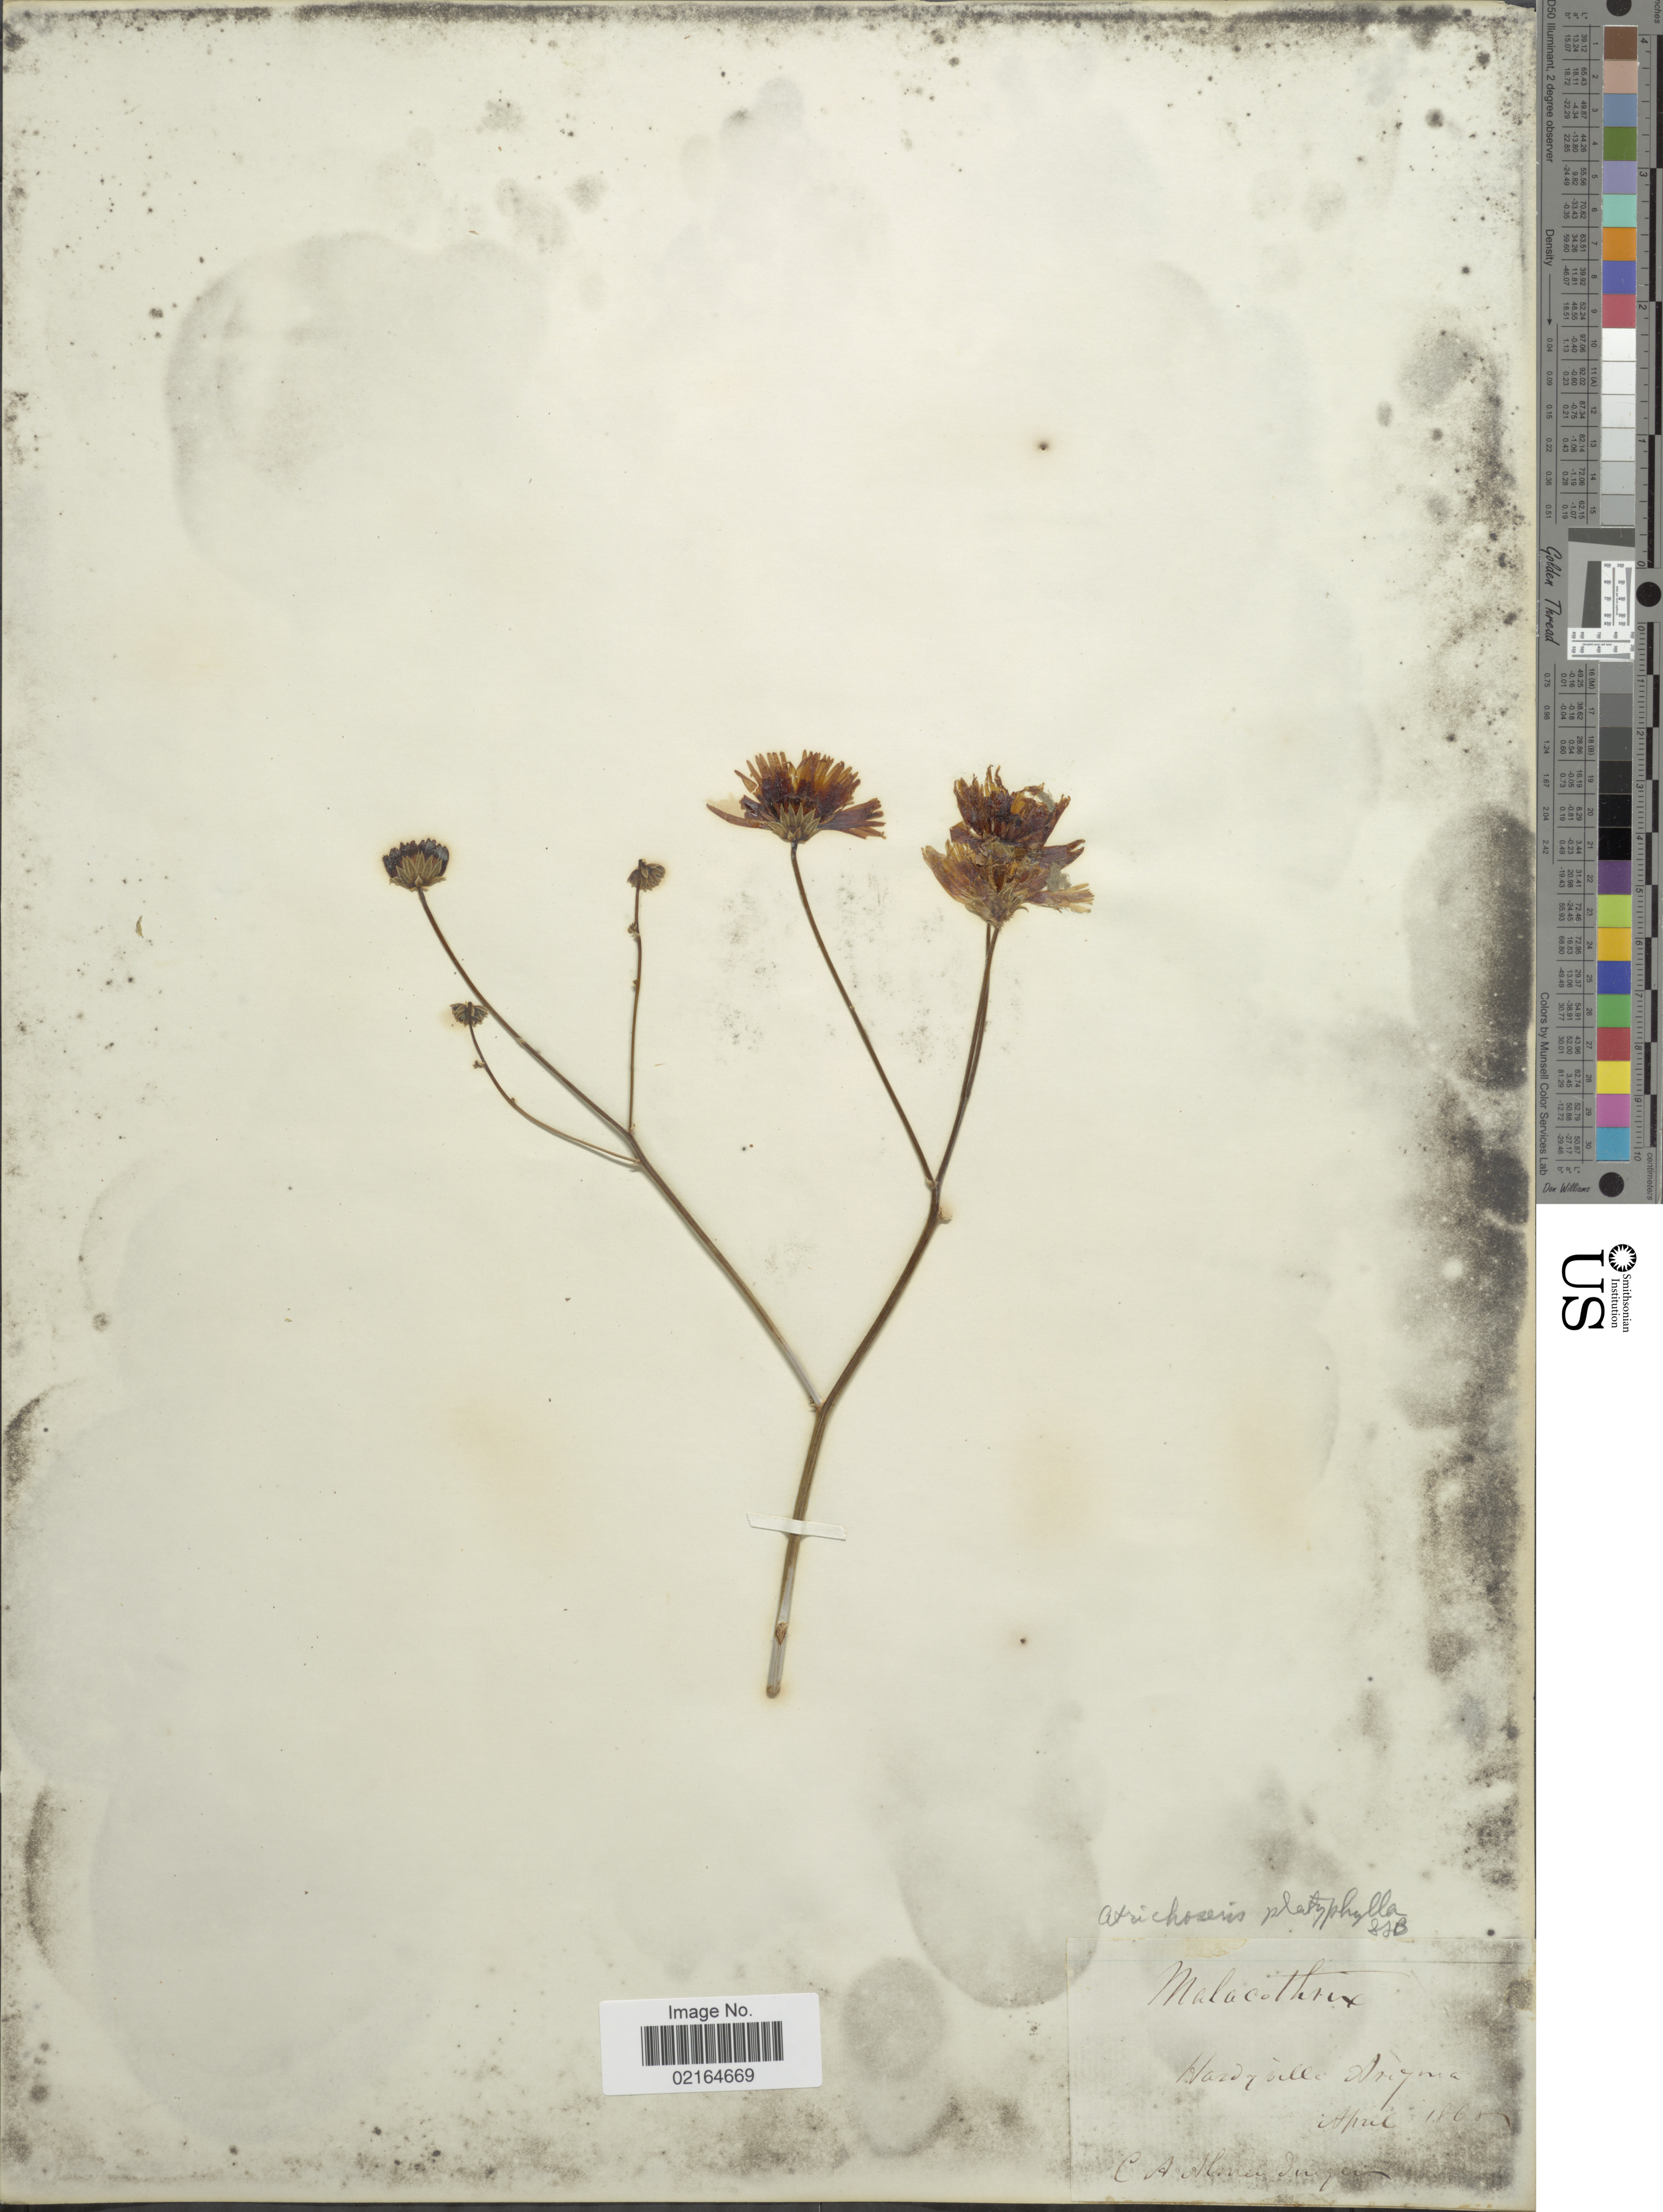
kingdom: Plantae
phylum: Tracheophyta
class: Magnoliopsida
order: Asterales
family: Asteraceae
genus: Atrichoseris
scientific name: Atrichoseris platyphylla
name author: A. Gray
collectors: C. Almendinger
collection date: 1868-04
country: United States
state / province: Arizona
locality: Hardyville